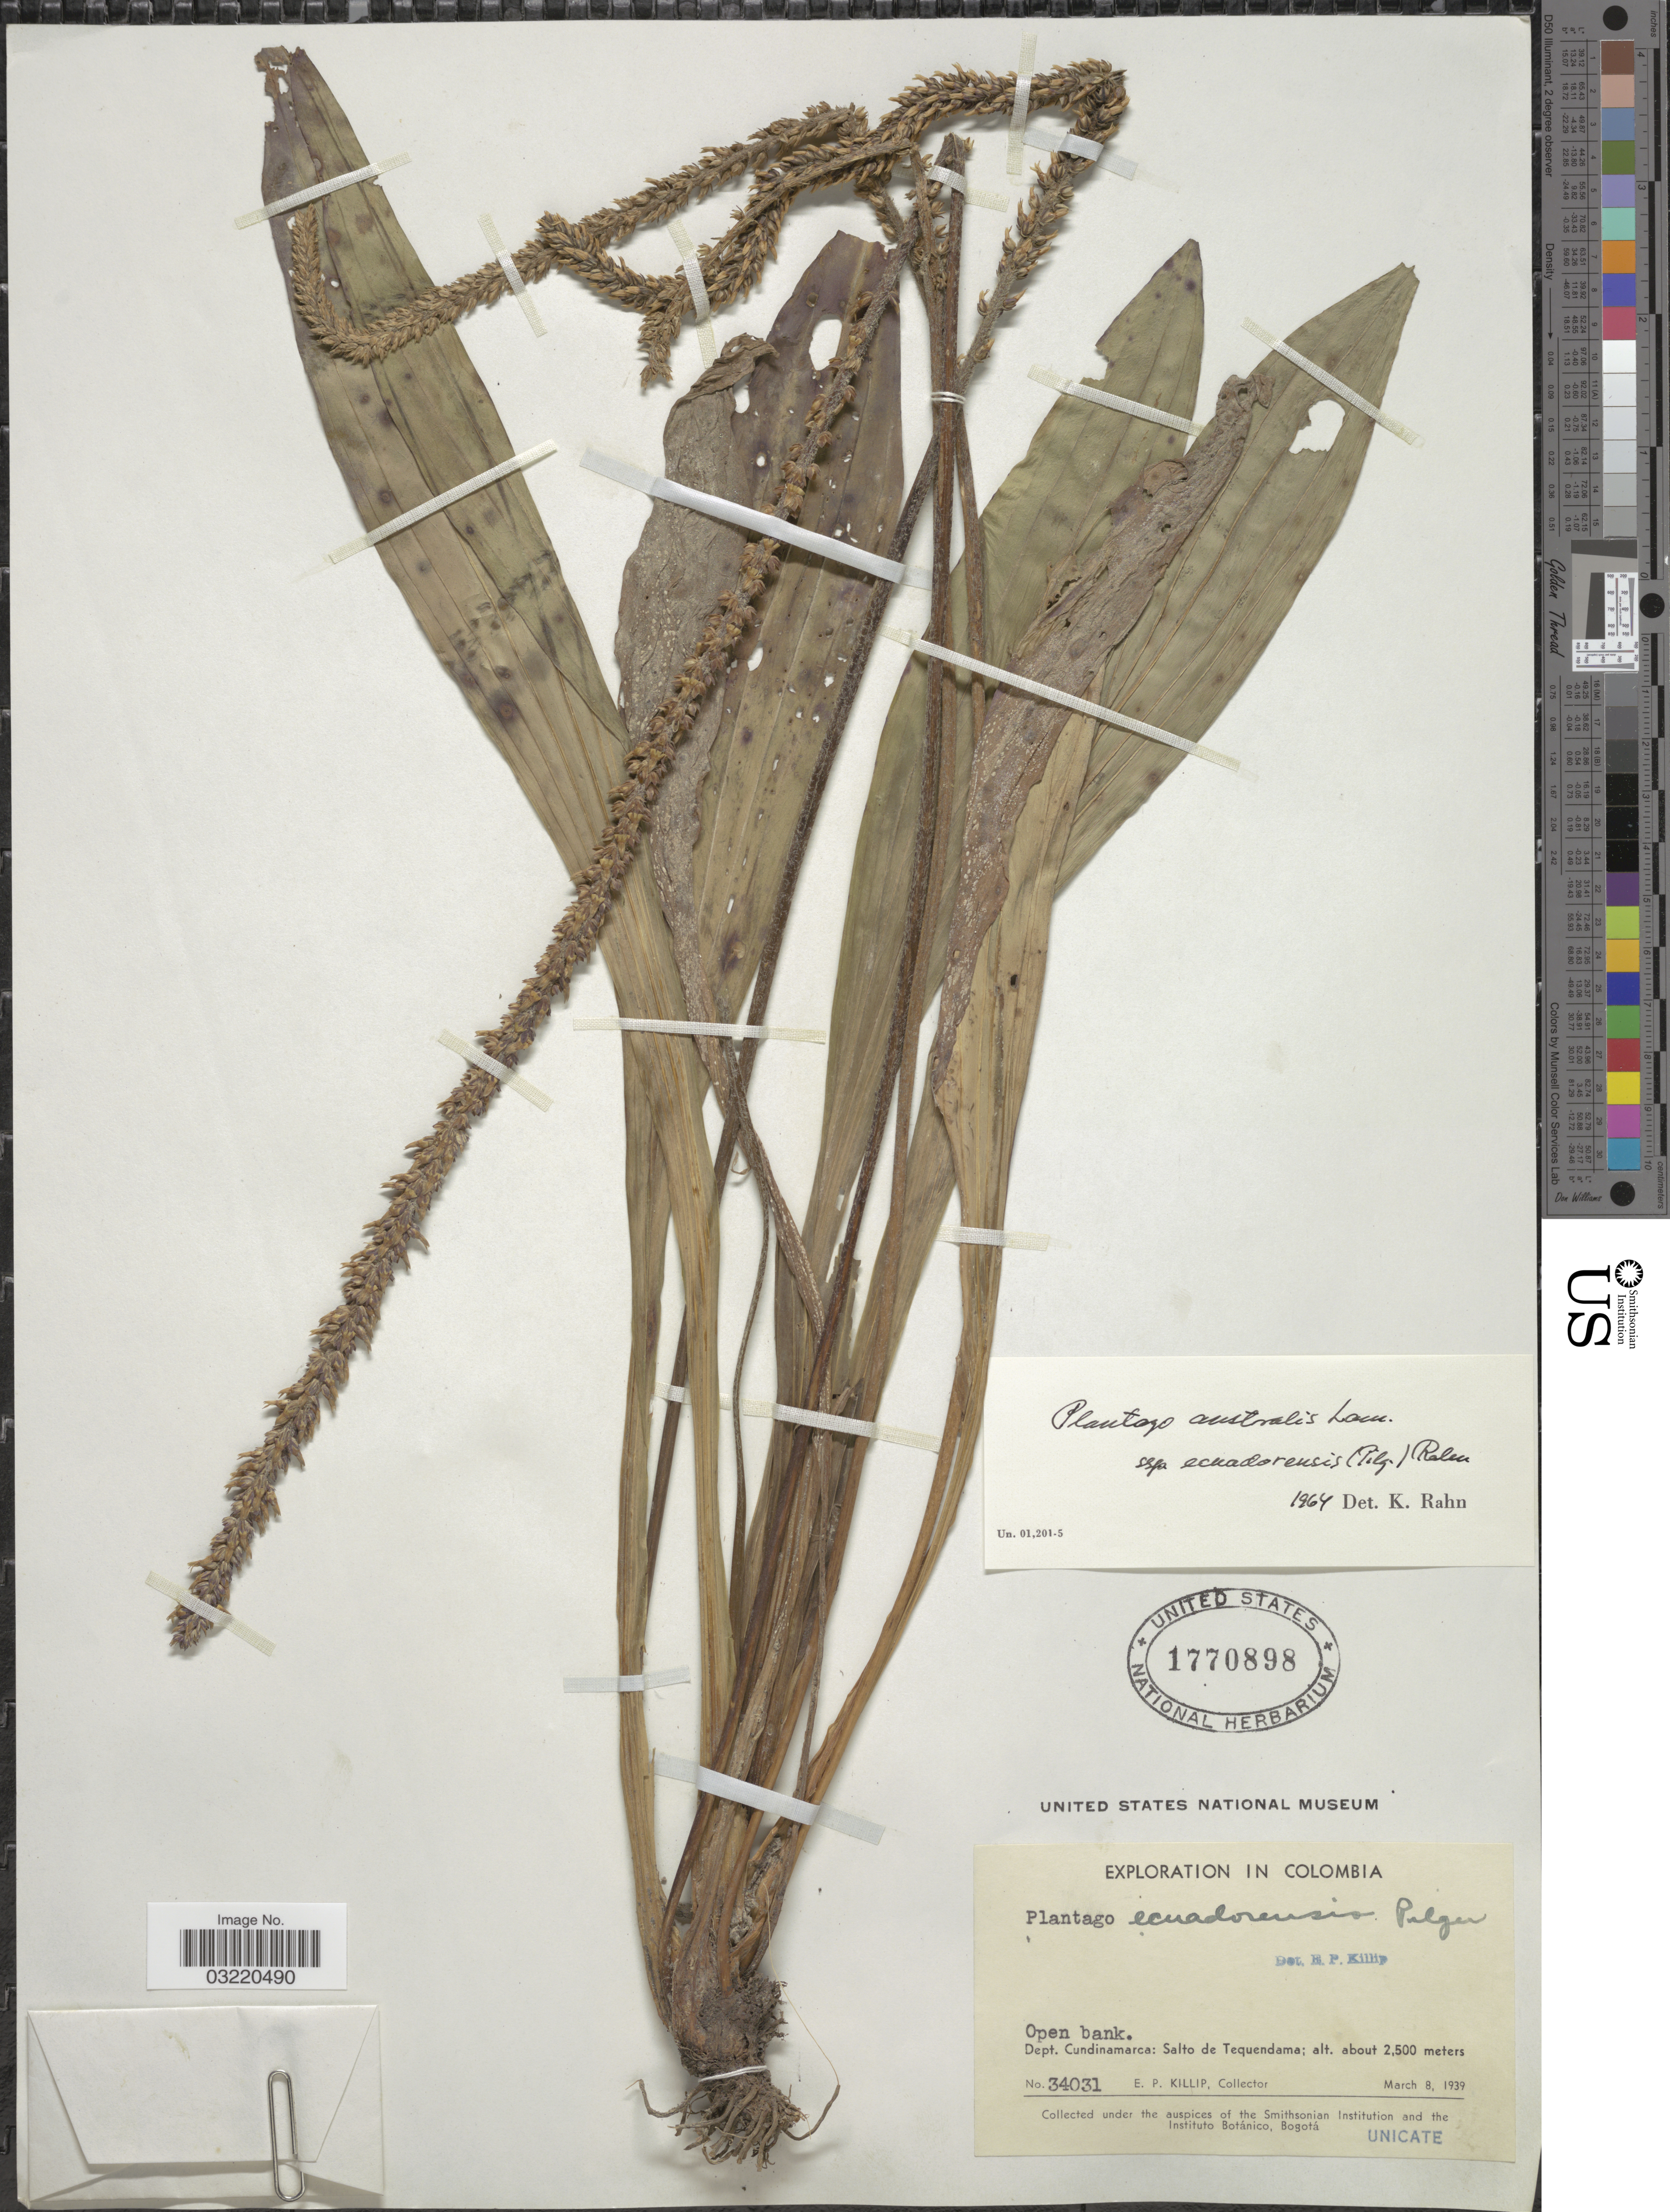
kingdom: Plantae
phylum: Tracheophyta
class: Magnoliopsida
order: Lamiales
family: Plantaginaceae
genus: Plantago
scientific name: Plantago australis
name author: Lam.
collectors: E. P. Killip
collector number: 34031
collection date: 1939-03-08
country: Colombia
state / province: Cundinamarca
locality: Dept. Cundinamarca: Salto de Tequendama.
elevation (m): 2500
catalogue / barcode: US 1770898